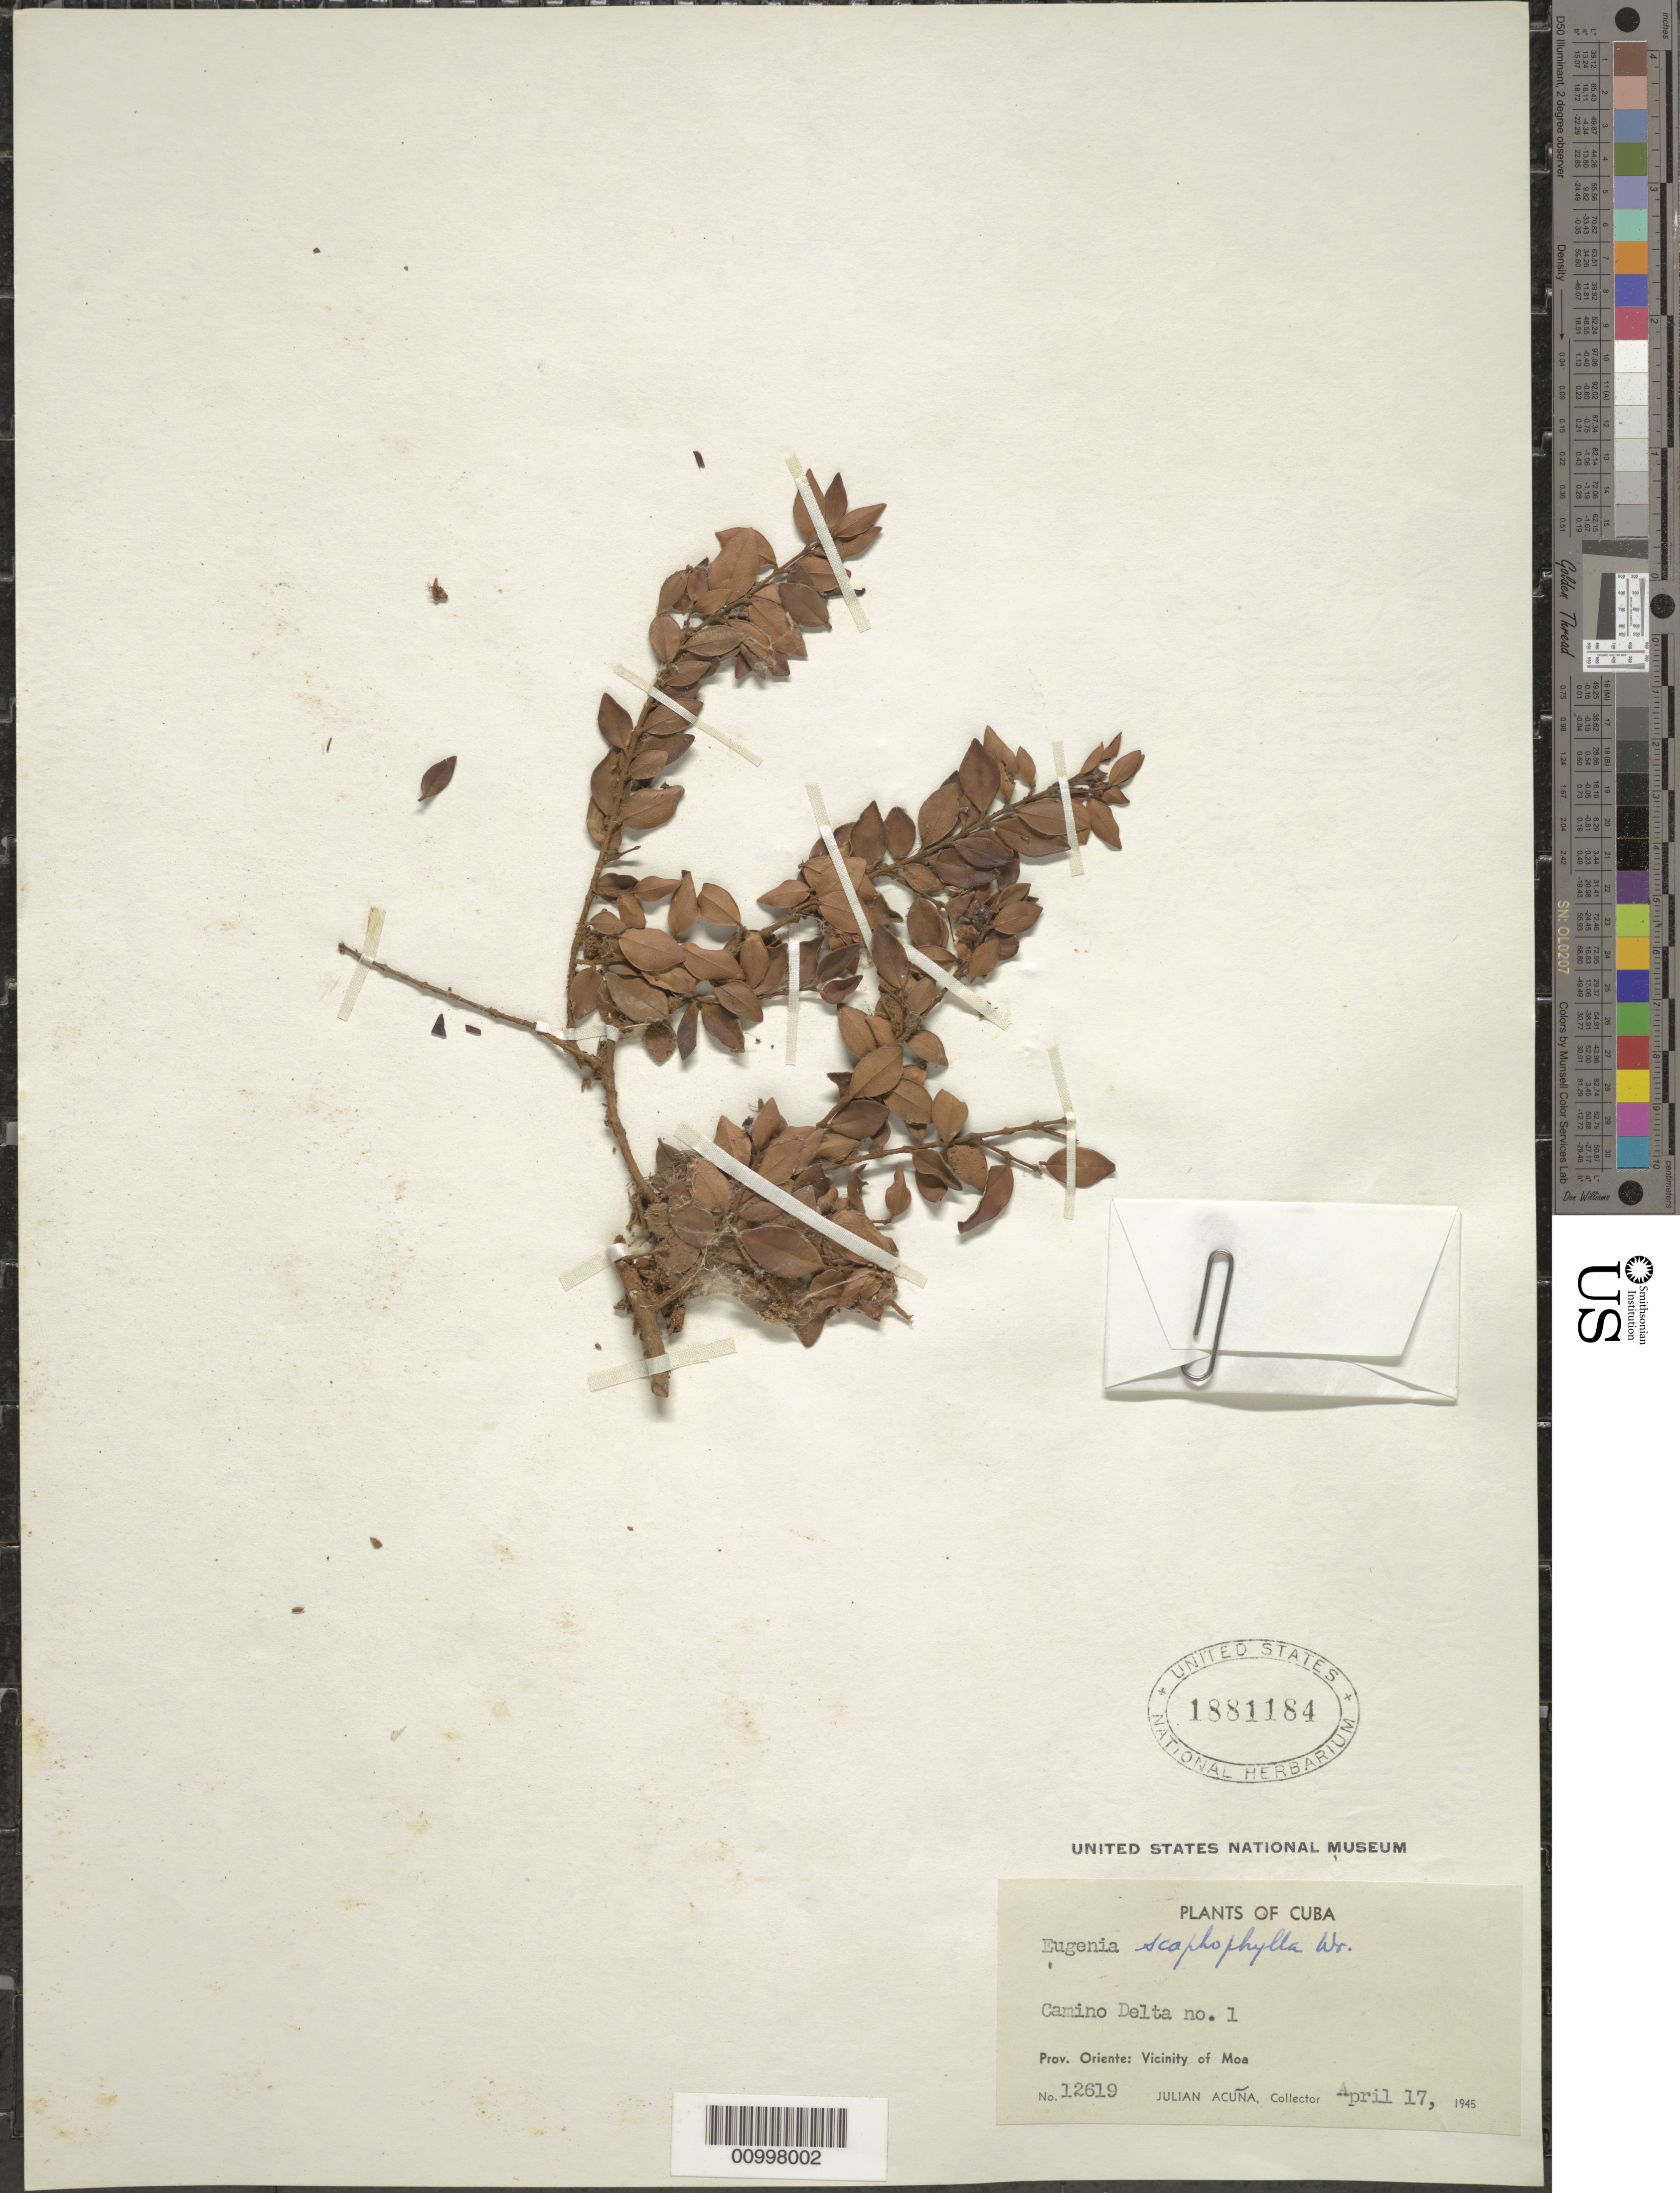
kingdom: Plantae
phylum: Tracheophyta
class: Magnoliopsida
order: Myrtales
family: Myrtaceae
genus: Eugenia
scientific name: Eugenia scaphephylla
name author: C. Wright in Sauvalle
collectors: J. Acuña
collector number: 12619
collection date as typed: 17 Apr 1945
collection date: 1945-04-17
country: Cuba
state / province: Holguin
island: Cuba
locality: Camino Delta no 1 Vicinity of Moa [Oriente]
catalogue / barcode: US 1881184